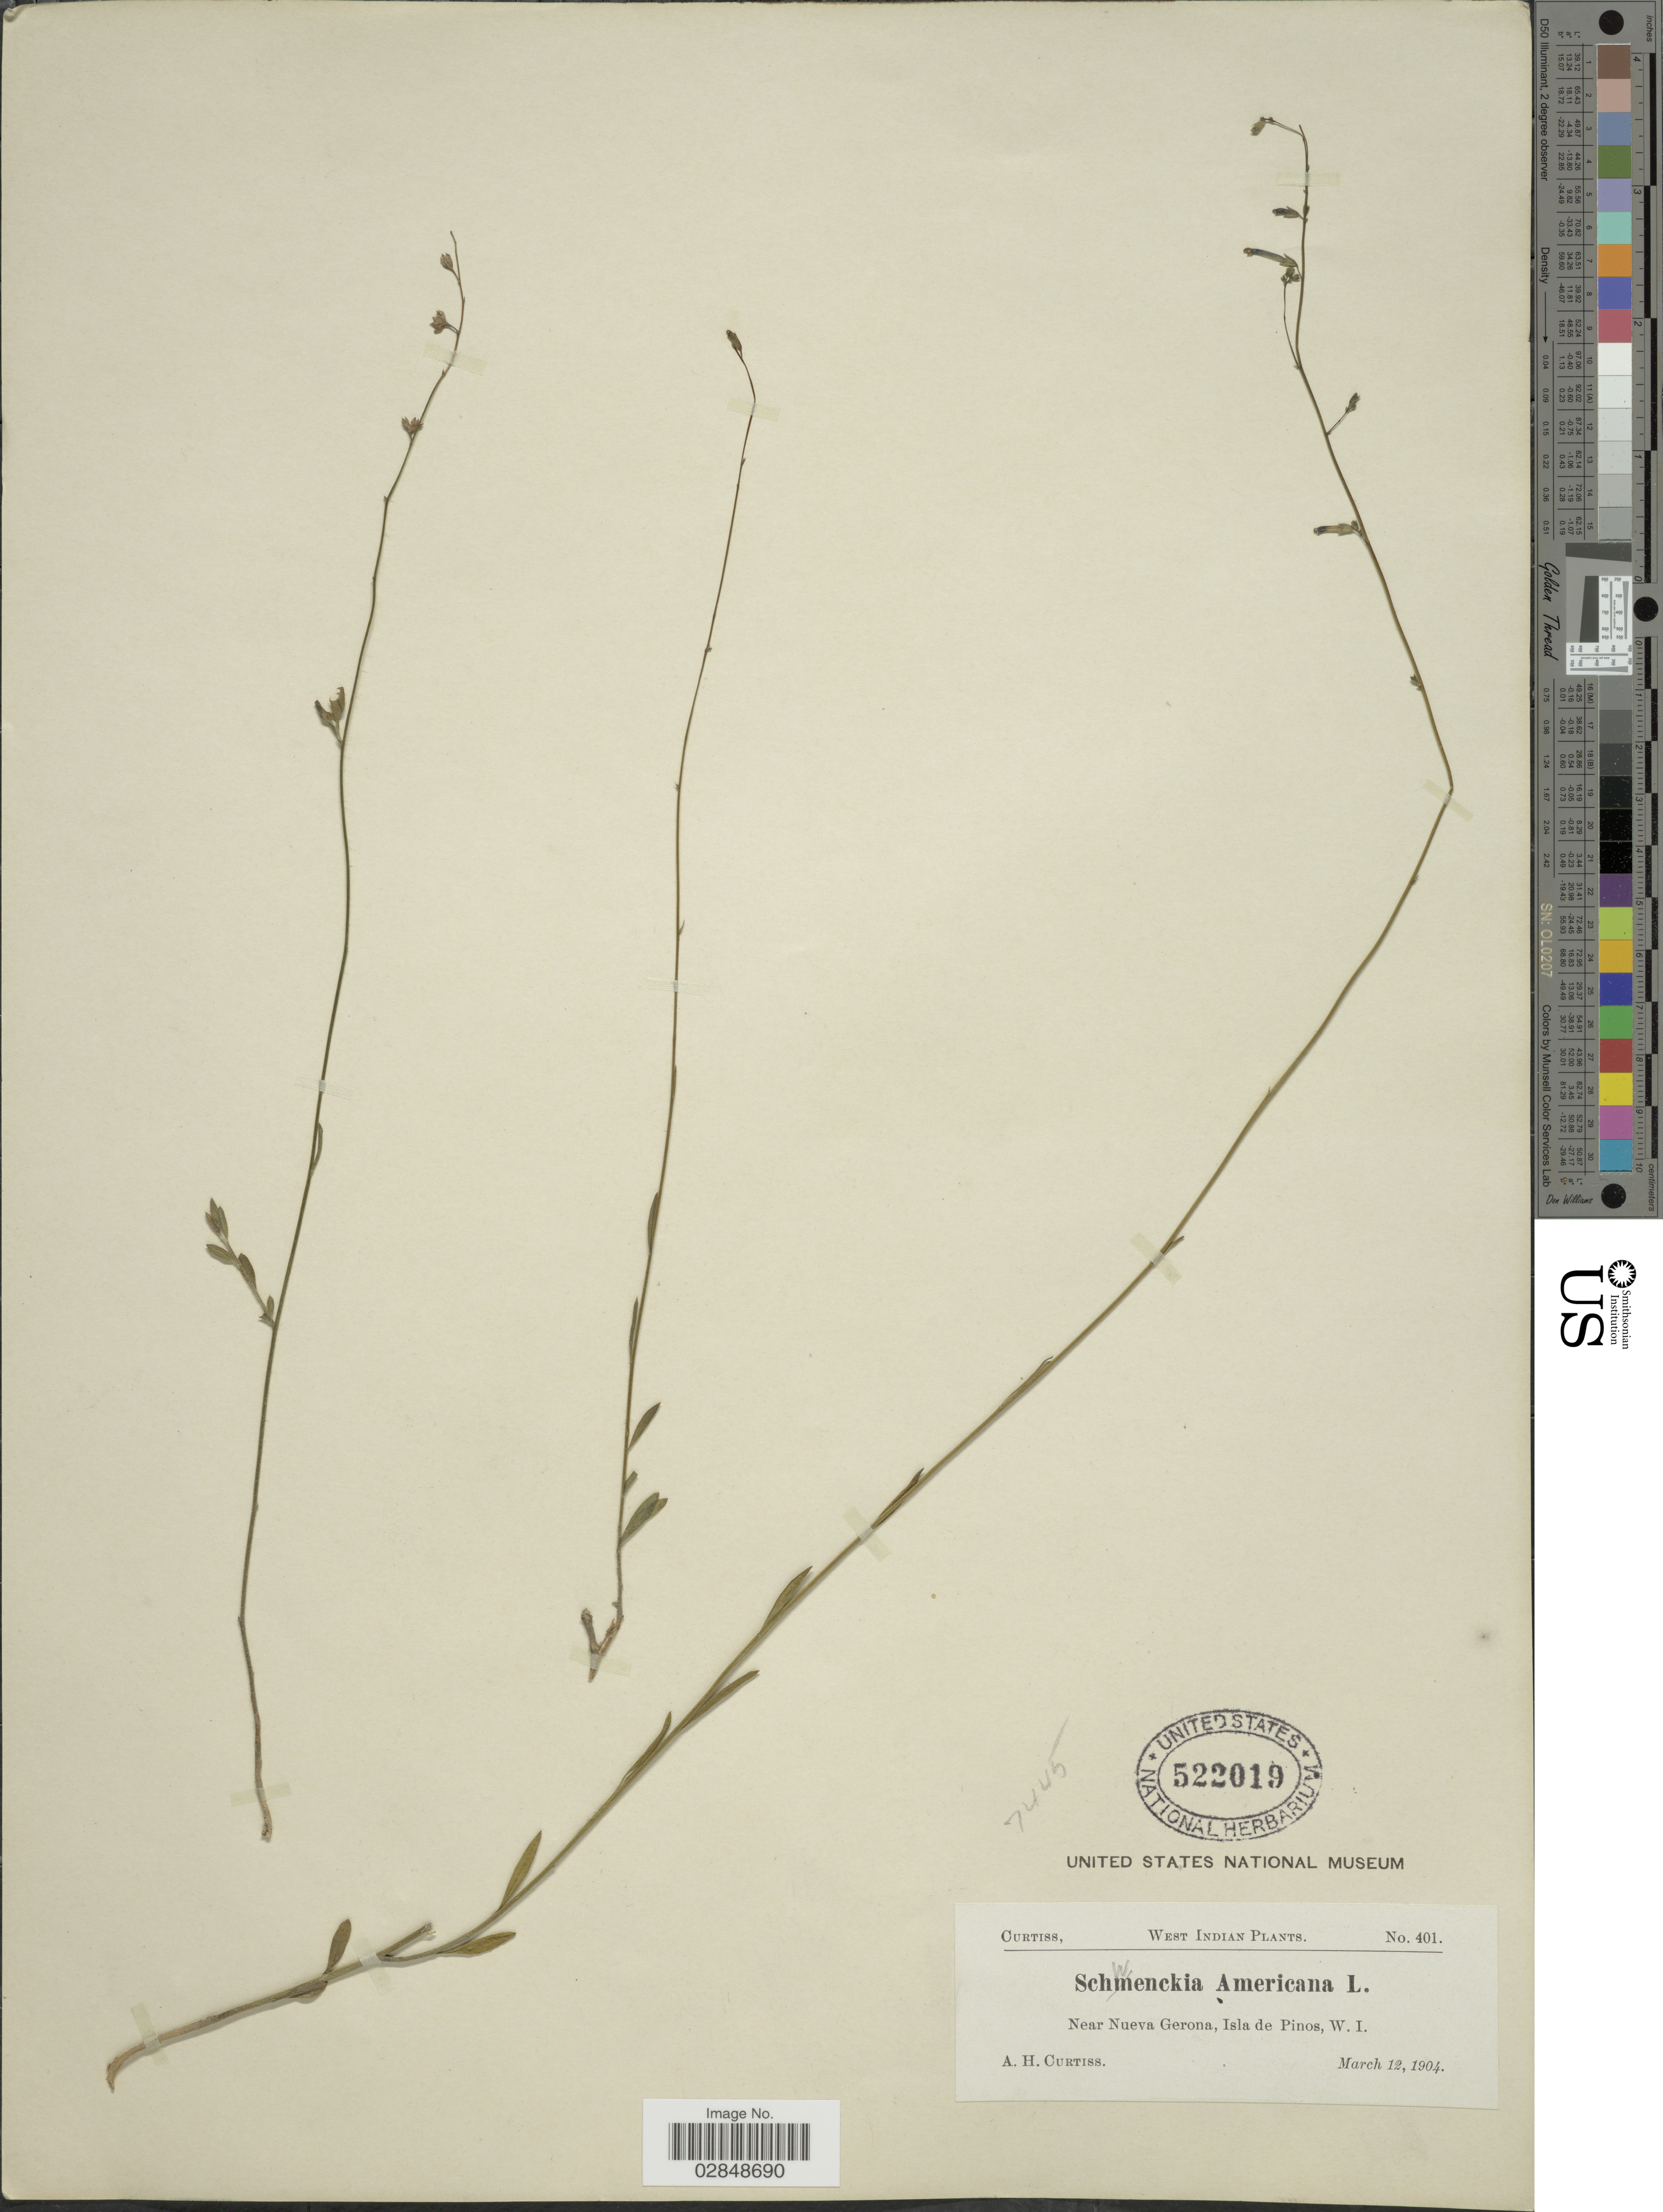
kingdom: Plantae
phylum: Tracheophyta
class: Magnoliopsida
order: Solanales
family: Solanaceae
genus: Schwenckia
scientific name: Schwenckia americana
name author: L.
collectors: A. H. Curtiss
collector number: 401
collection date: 1904-03-12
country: Cuba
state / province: Isla de la Juventud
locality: West Indian. Near Nueva Gerona, Isla de Pinos, W. I.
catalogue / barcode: US 522019